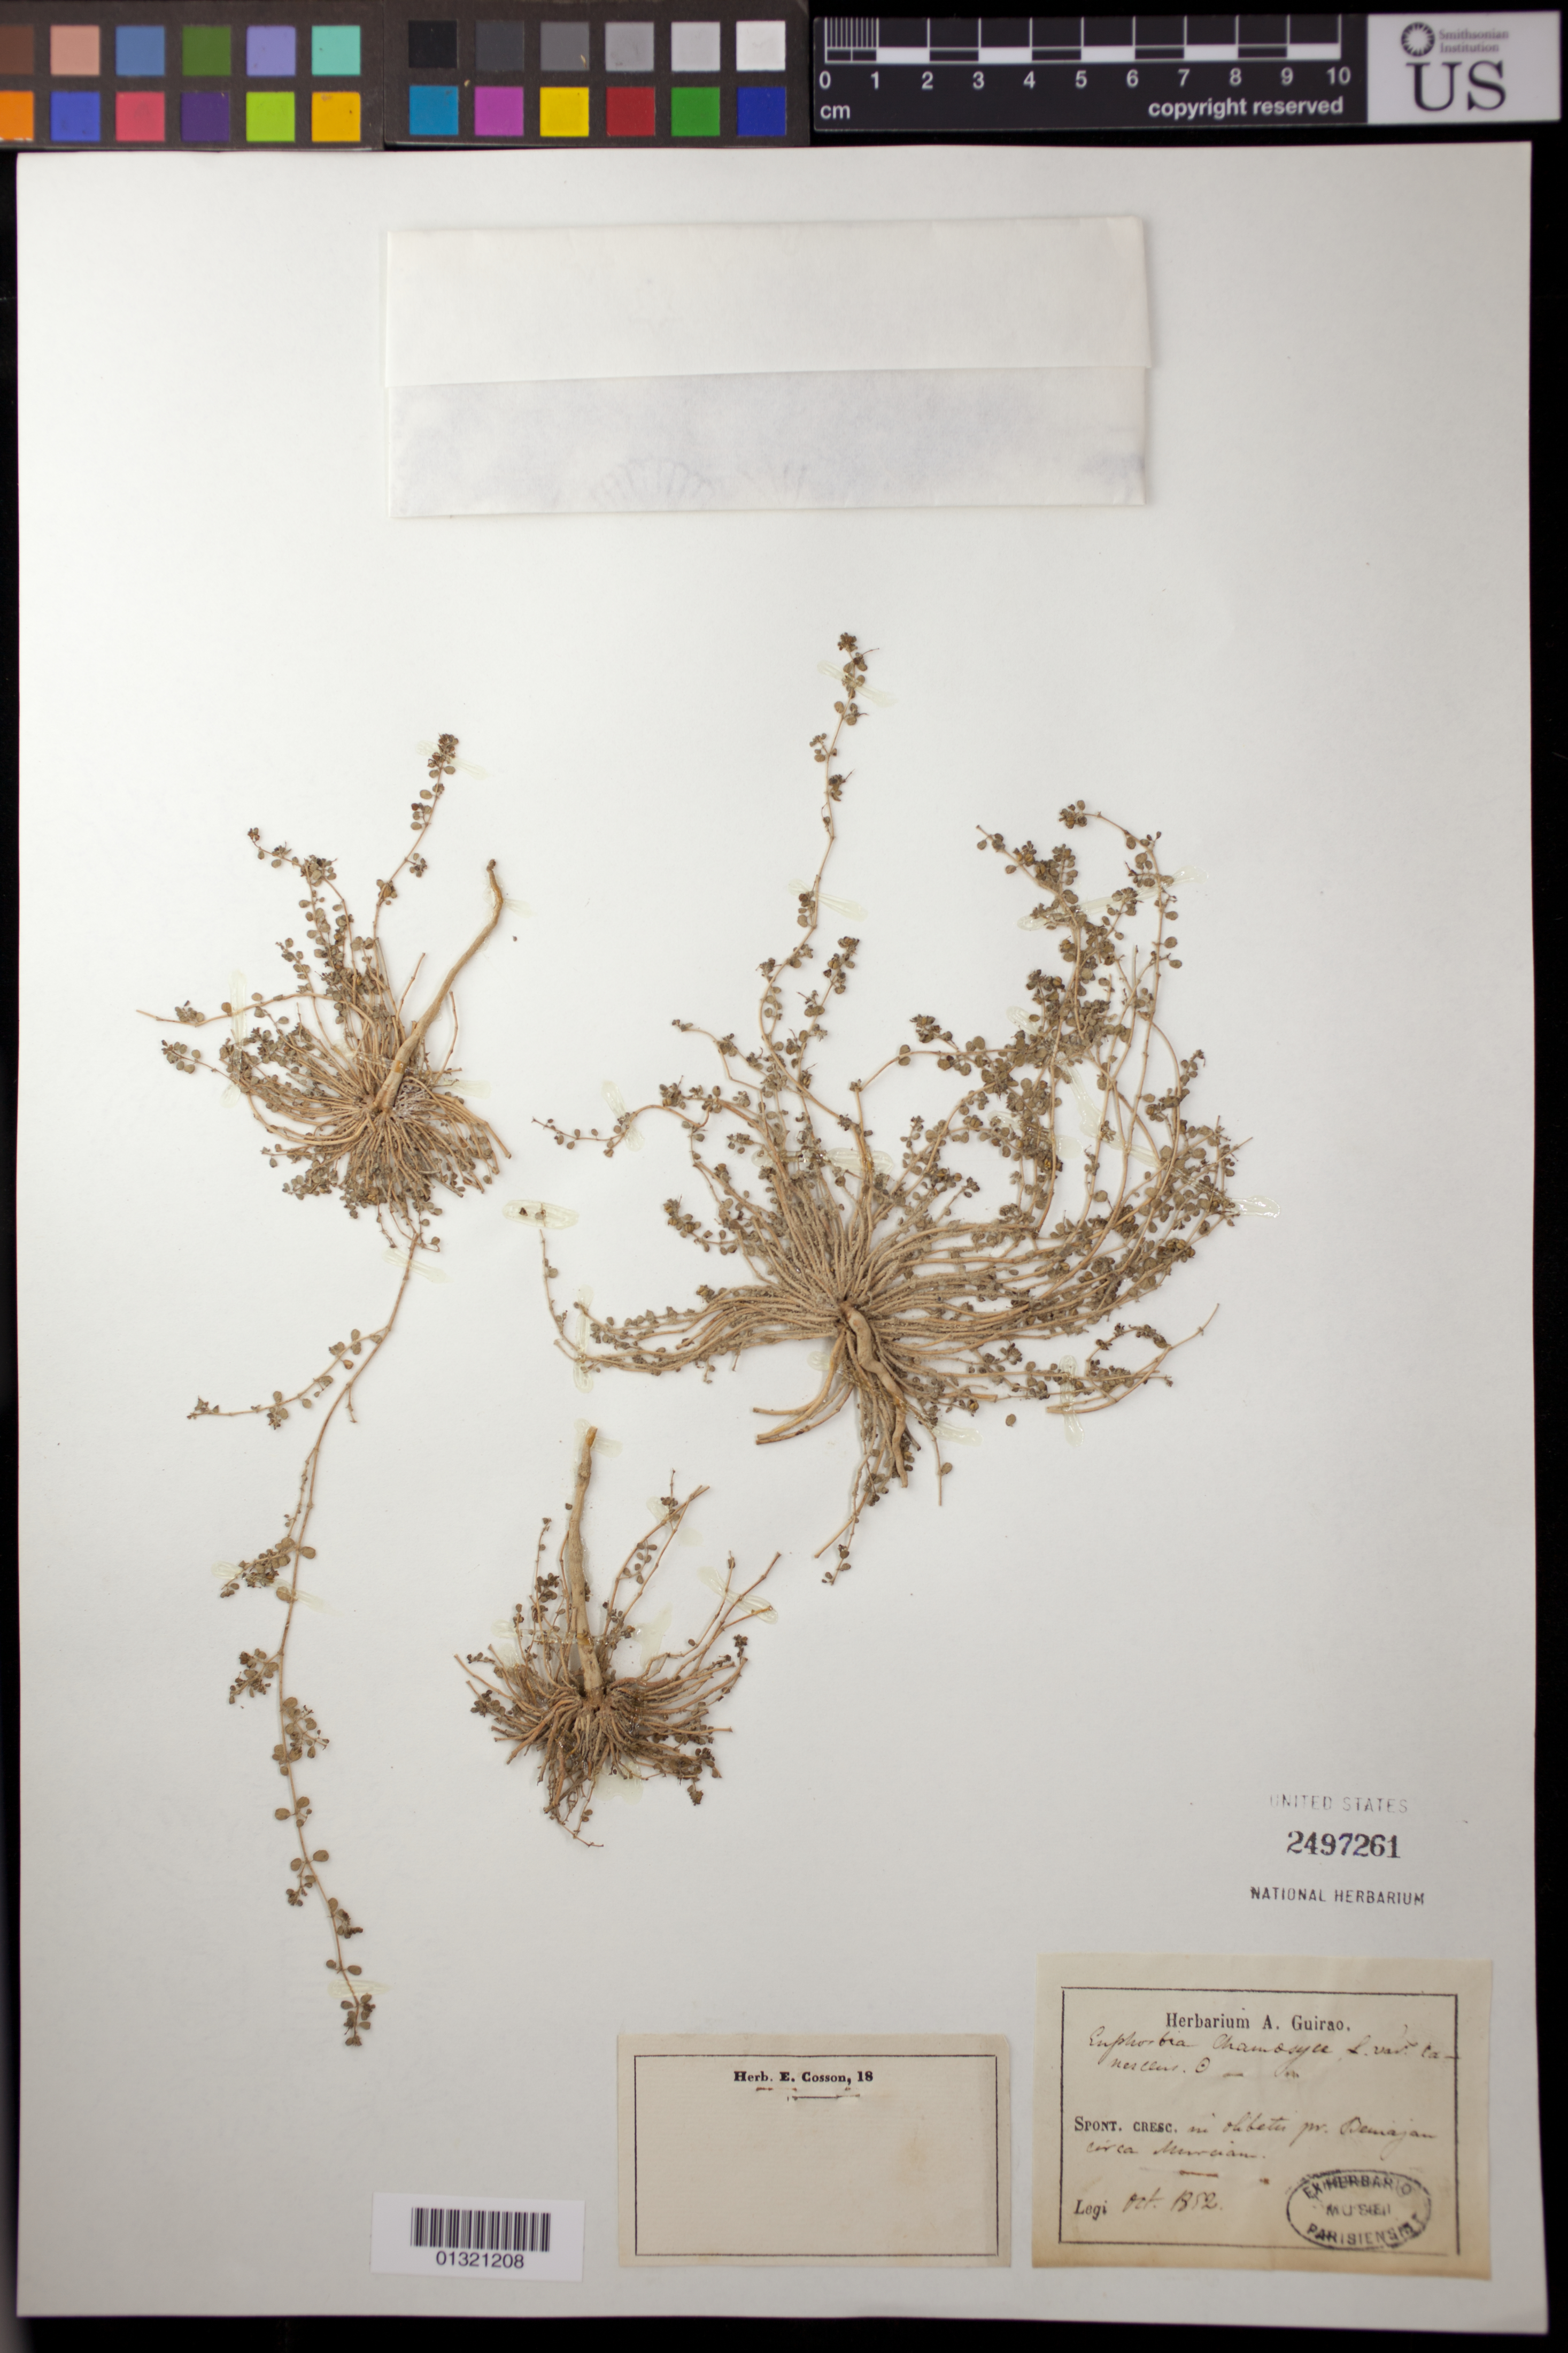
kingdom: Plantae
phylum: Tracheophyta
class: Magnoliopsida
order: Malpighiales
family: Euphorbiaceae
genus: Euphorbia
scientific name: Euphorbia chamaesyce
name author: L.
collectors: A. Guirao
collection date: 1852-10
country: Spain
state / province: Murcia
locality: Beniajan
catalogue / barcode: US 2497261